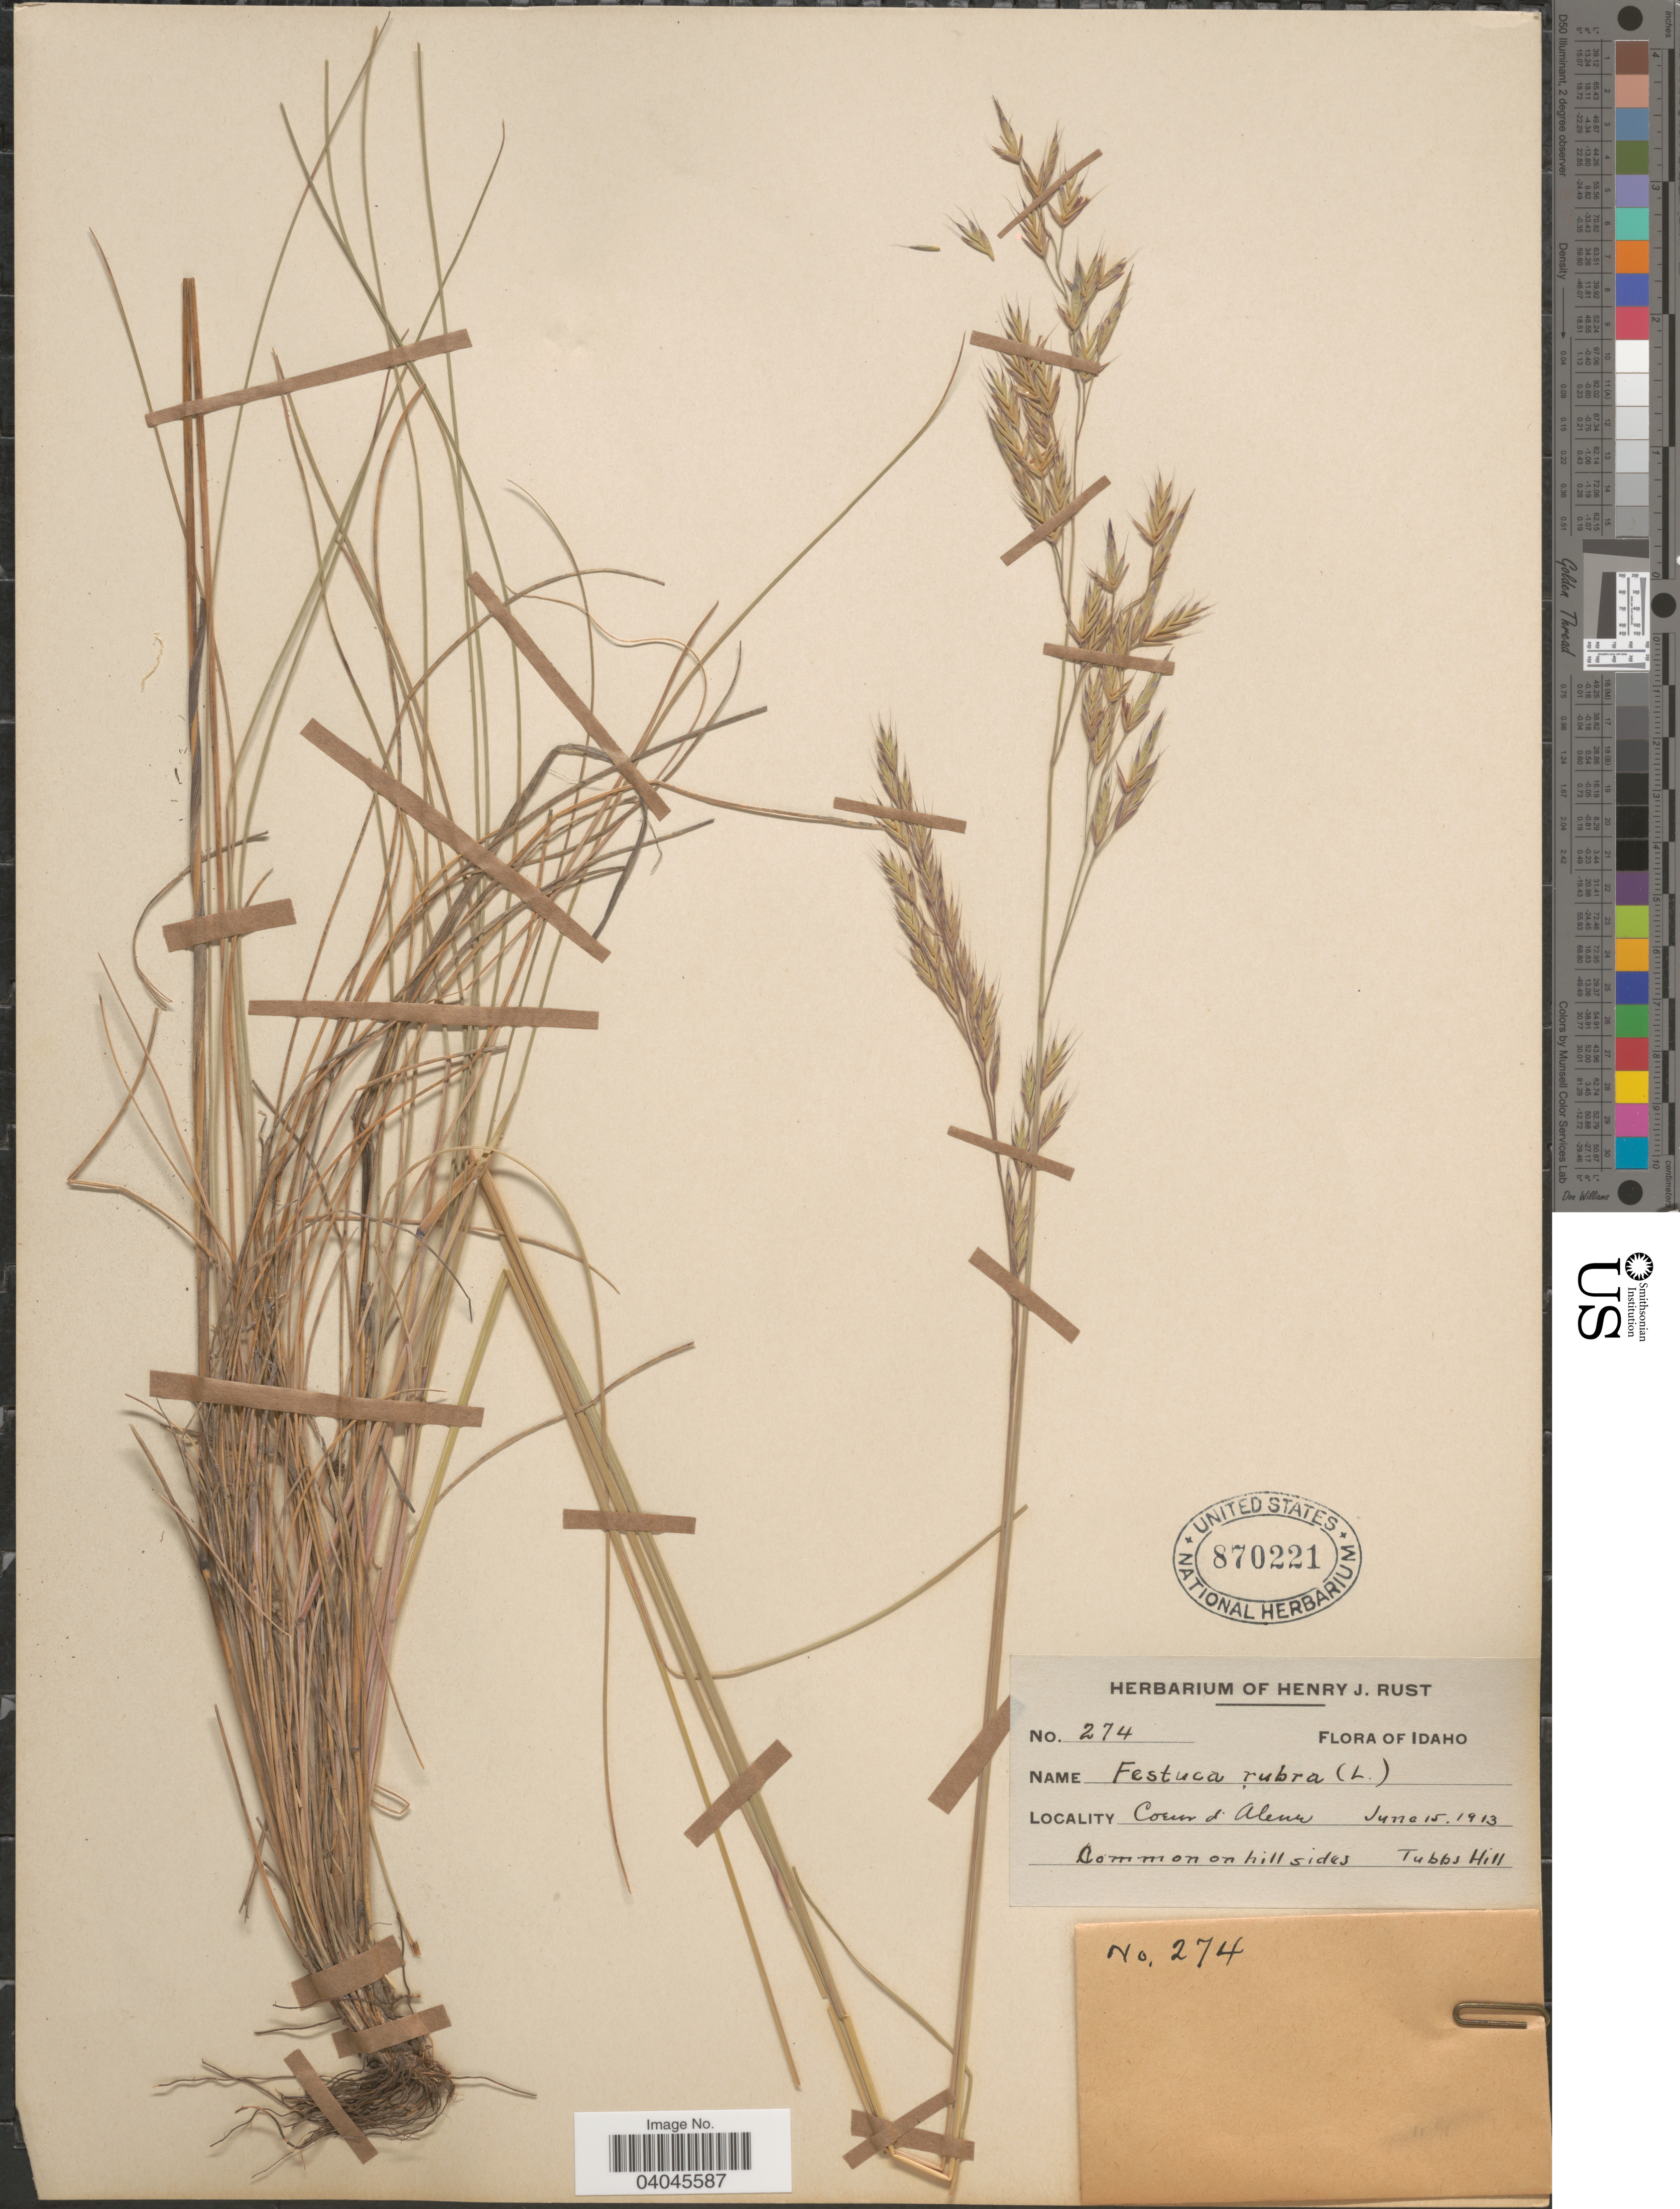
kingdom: Plantae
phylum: Tracheophyta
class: Liliopsida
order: Poales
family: Poaceae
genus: Festuca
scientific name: Festuca rubra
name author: L.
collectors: ex herb. Henry J. Rust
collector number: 274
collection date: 1913-06-15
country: United States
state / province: Idaho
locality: Coeur d'Alene. Tubbs Hill.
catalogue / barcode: US 870221